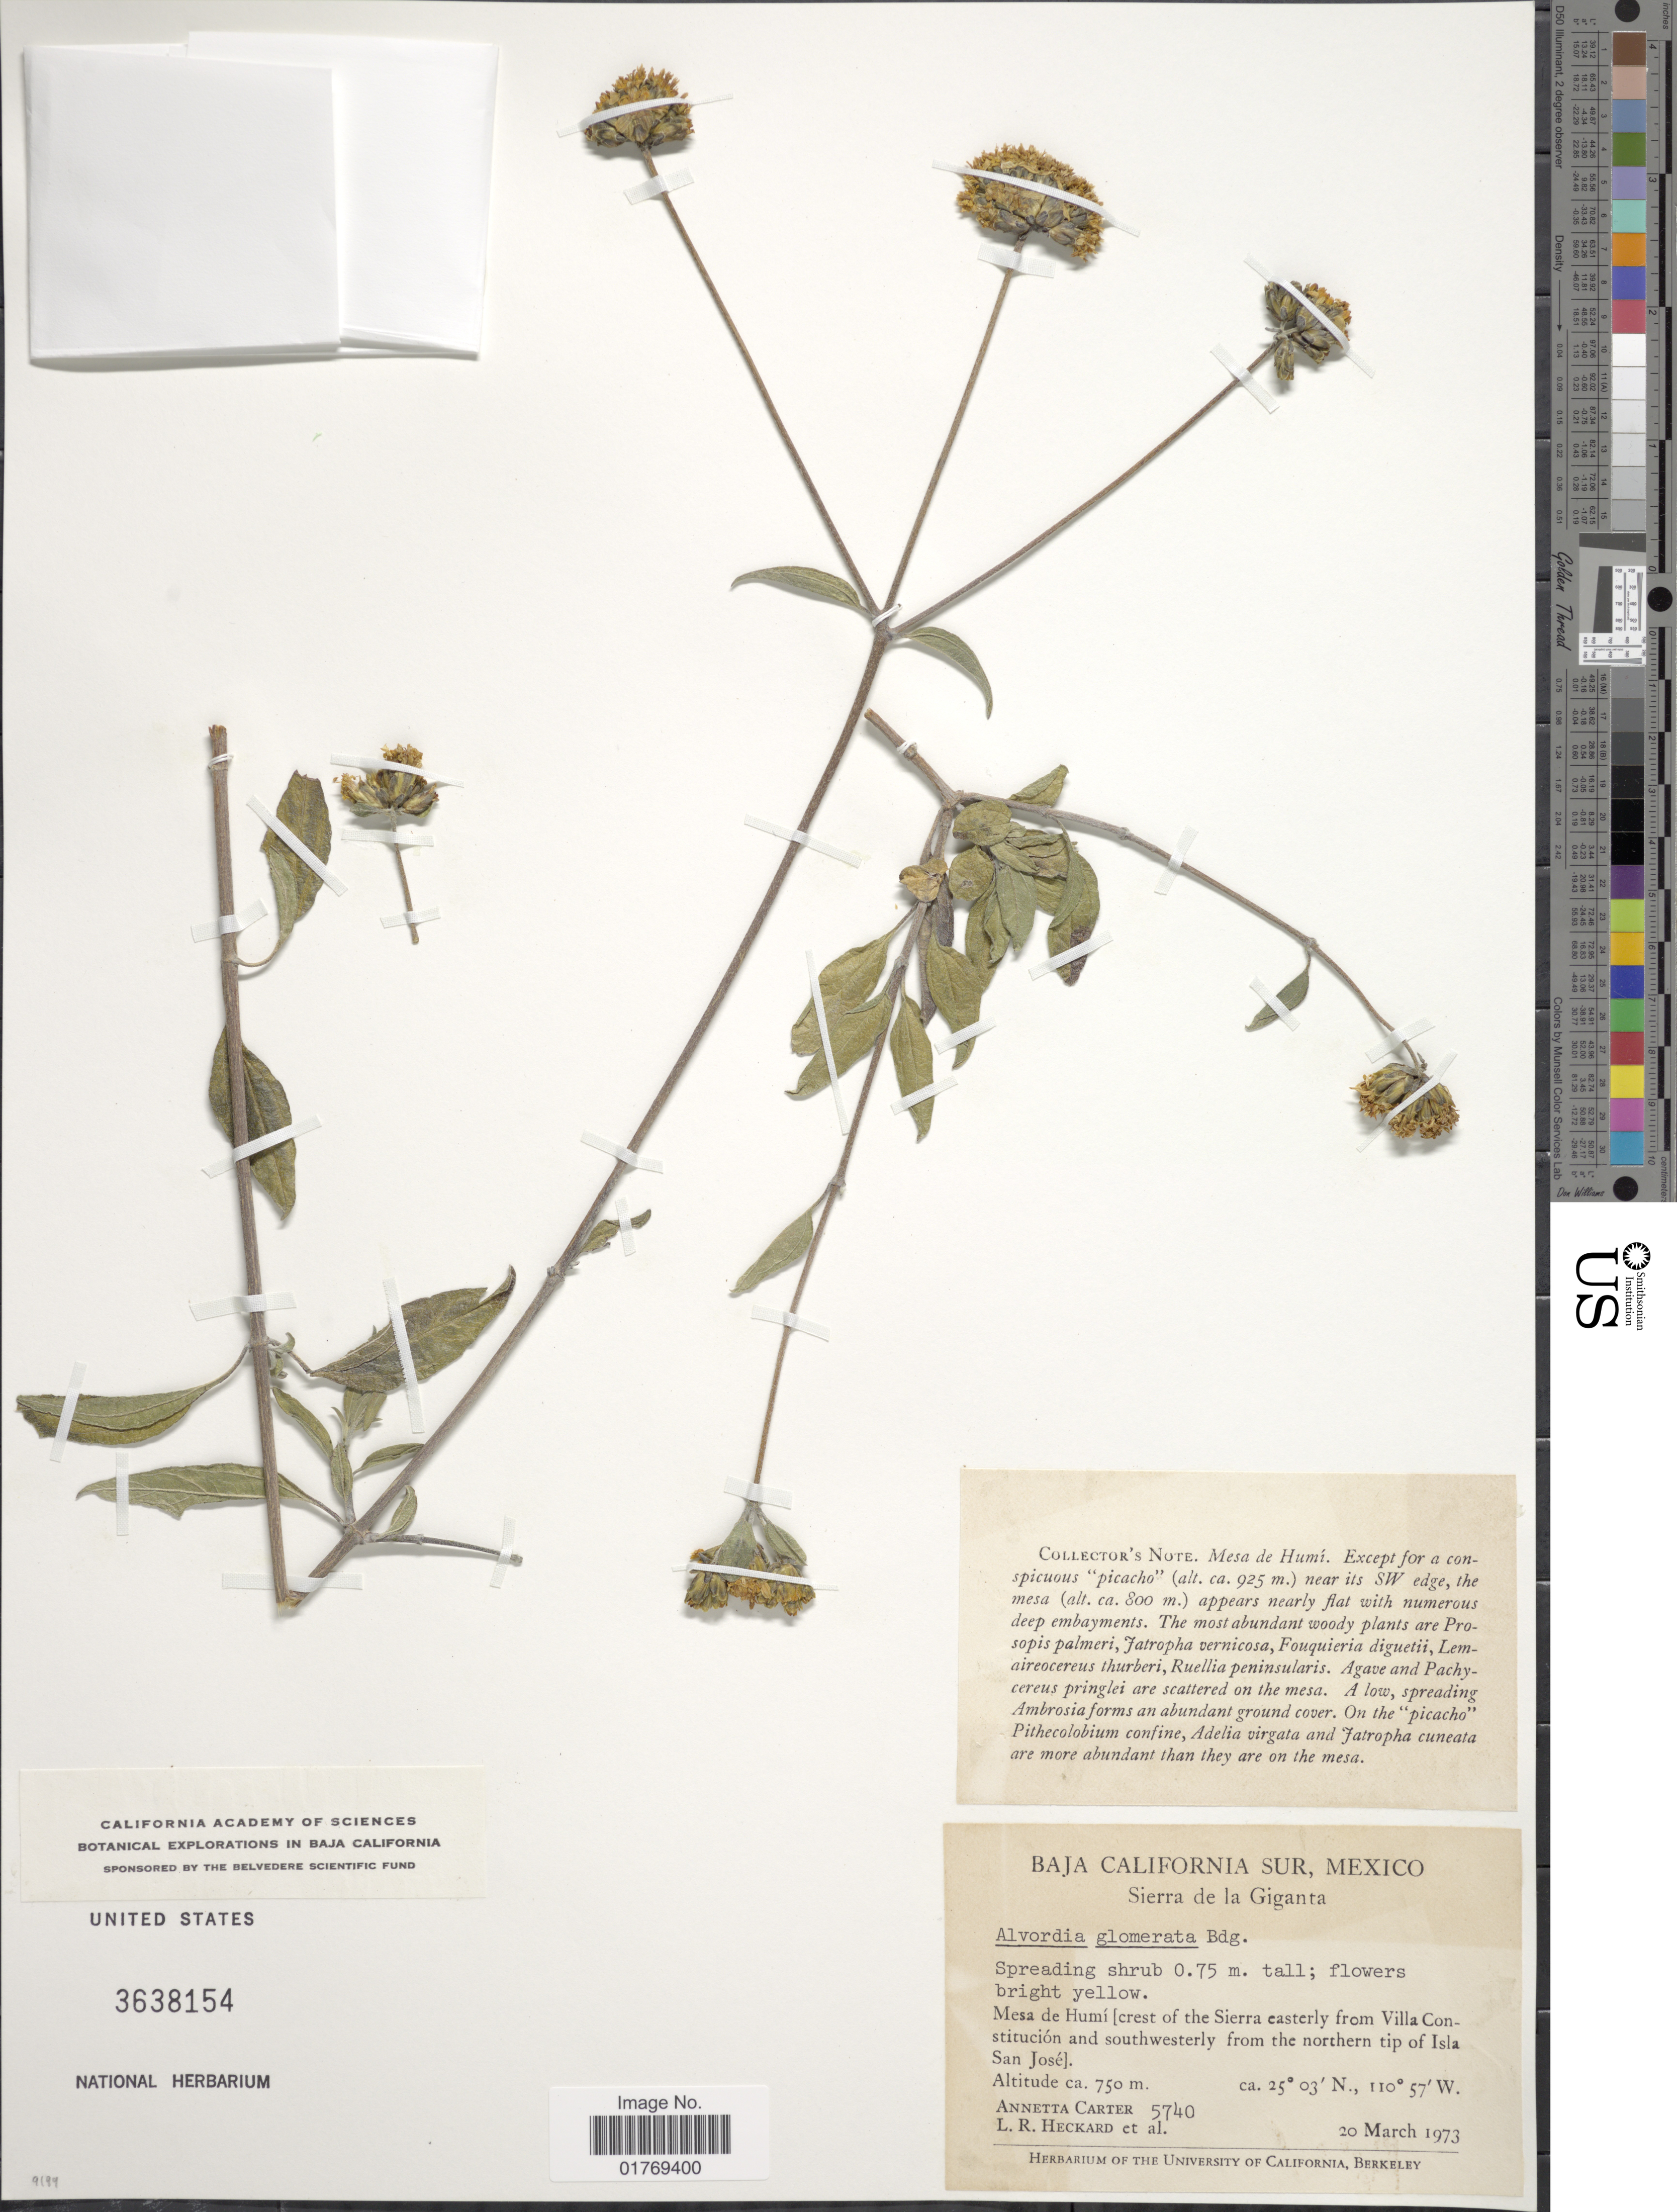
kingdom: Plantae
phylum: Tracheophyta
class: Magnoliopsida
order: Asterales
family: Asteraceae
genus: Alvordia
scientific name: Alvordia glomerata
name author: Brandegee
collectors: A. Carter, L. R. Heckard & et al.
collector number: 5740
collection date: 1973-03-20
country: Mexico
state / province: Baja California Sur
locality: Baja California Sur, Mexico. Sierra de la Giganta. Mesa de Humí [crest of the Sierra easterly from Villa Constitución and southwesterly from the northern tip of Isla San José].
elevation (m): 750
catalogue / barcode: US 3638154